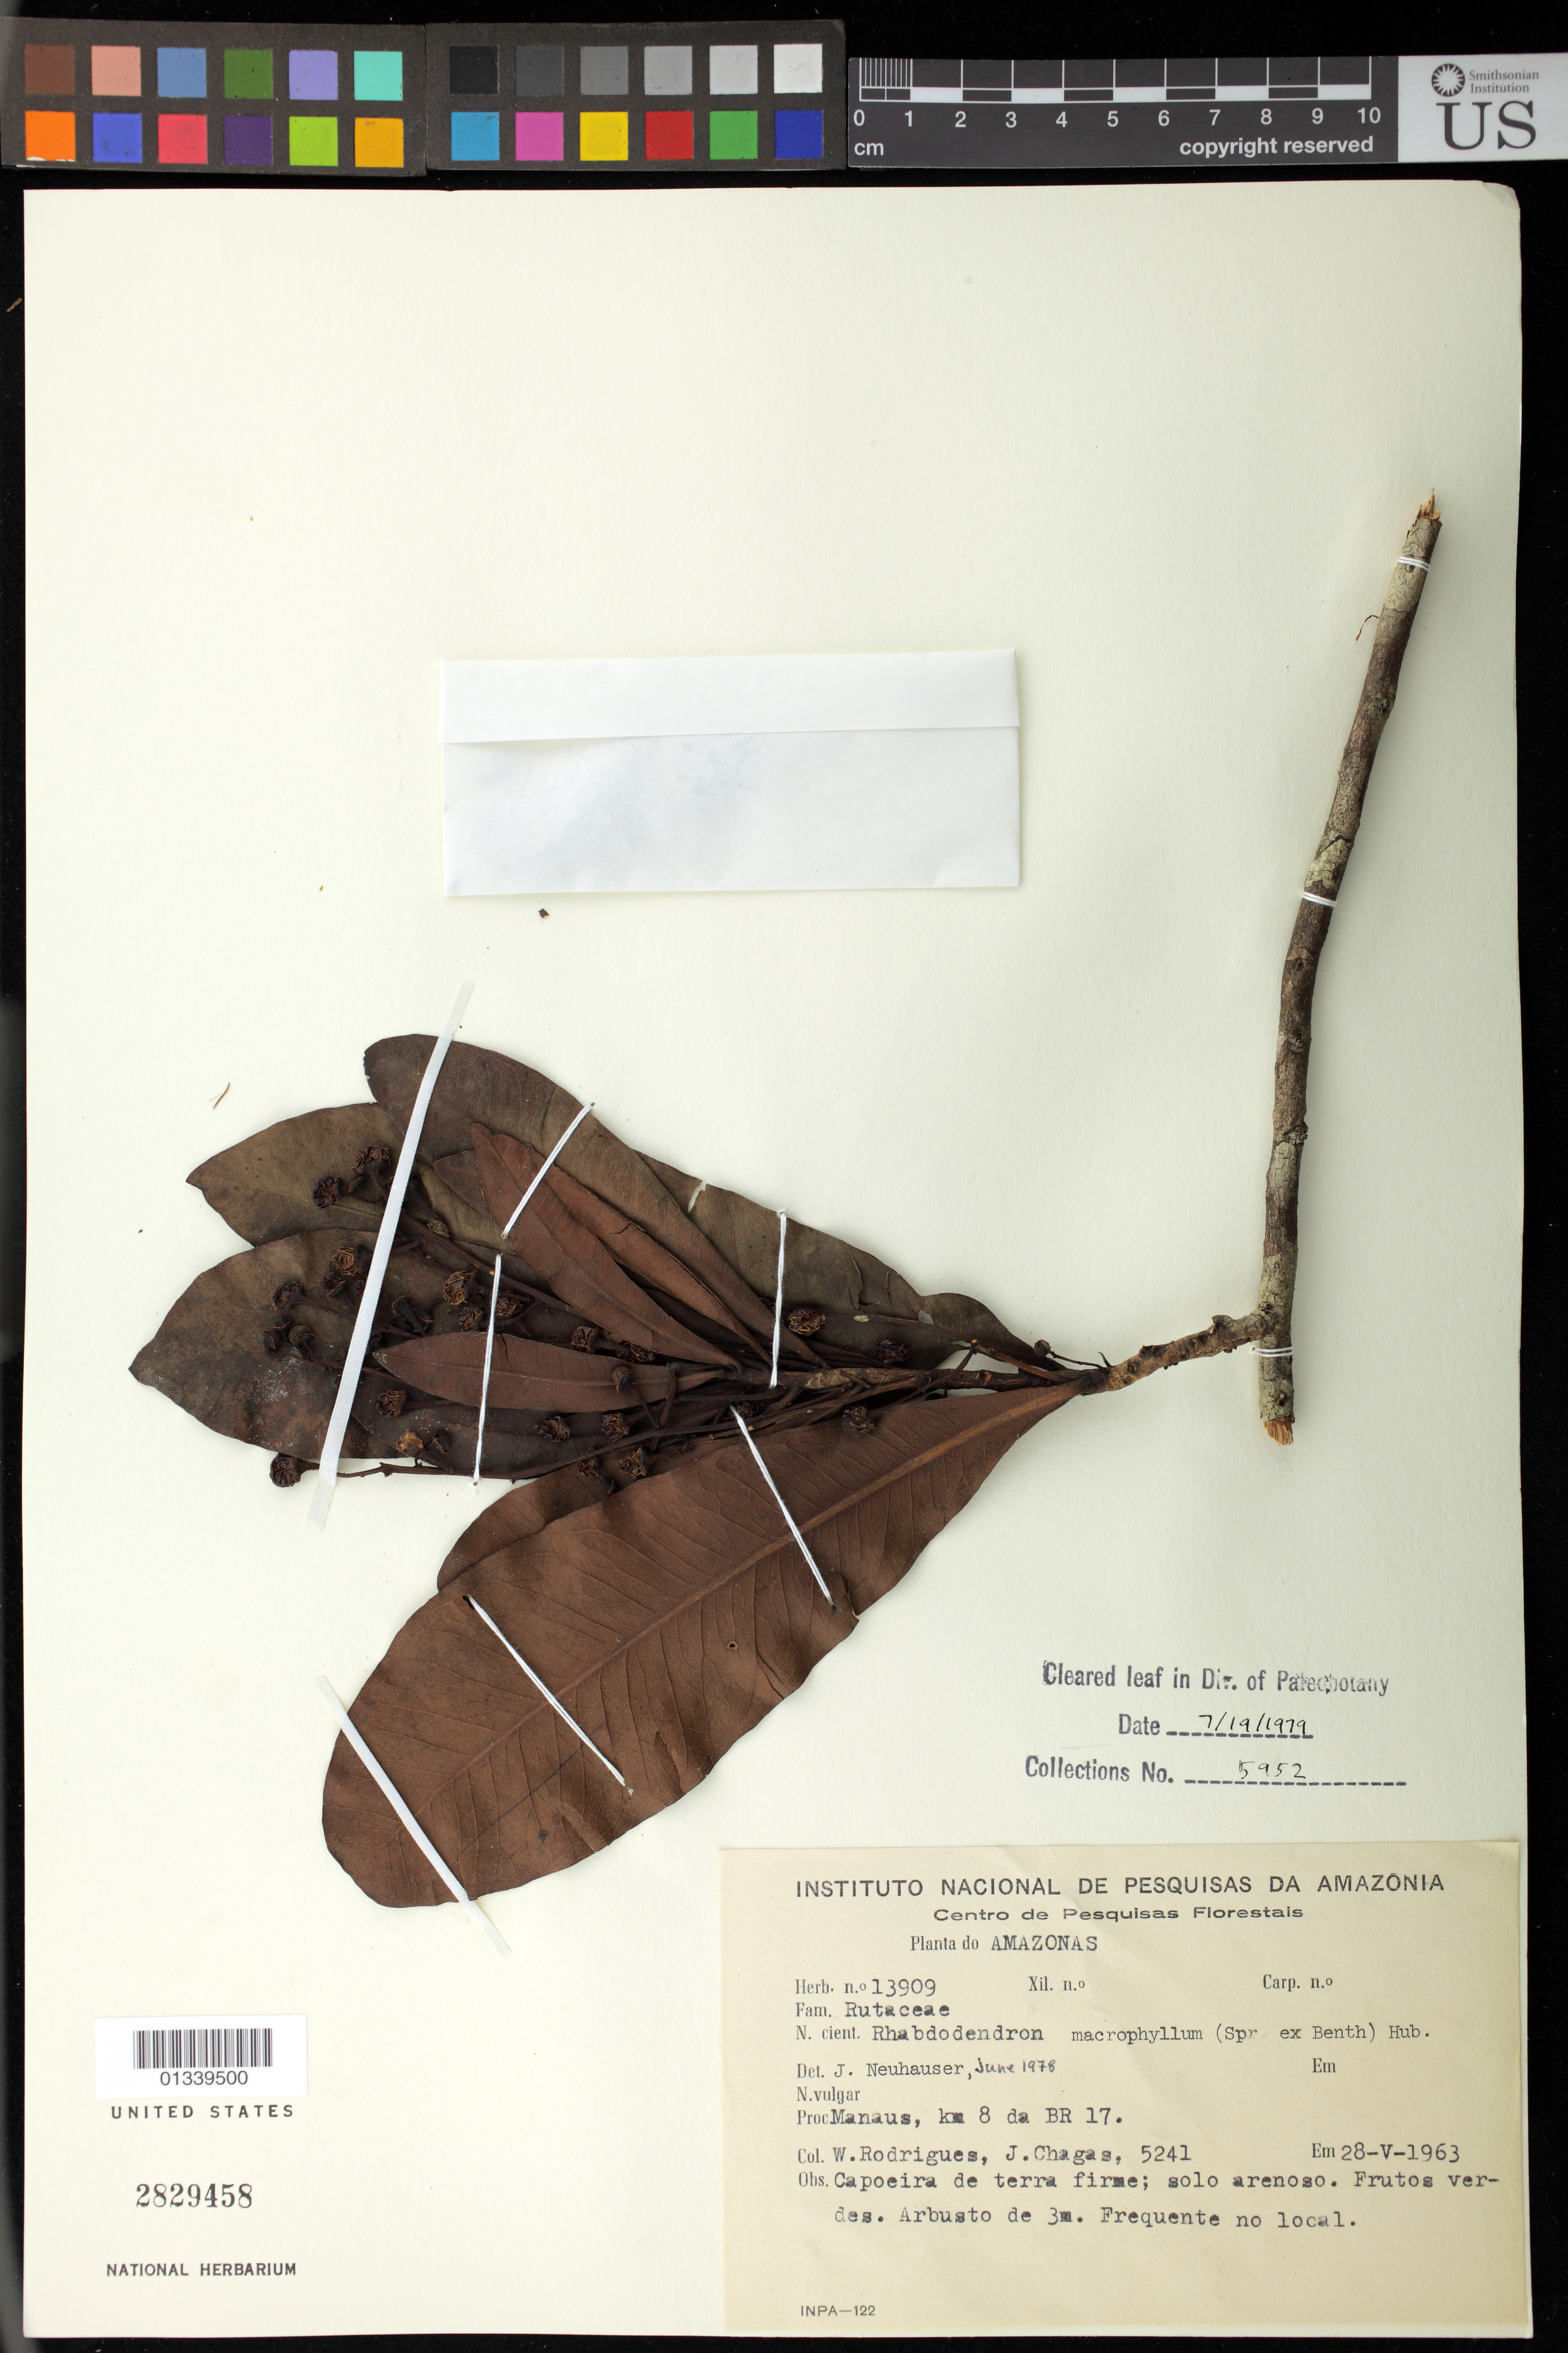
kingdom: Plantae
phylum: Tracheophyta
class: Magnoliopsida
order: Caryophyllales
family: Rhabdodendraceae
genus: Rhabdodendron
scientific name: Rhabdodendron macrophyllum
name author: (Spruce ex Benth.) Huber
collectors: W. A. Rodrigues & J. Chagas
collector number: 5241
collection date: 1963-05-28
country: Brazil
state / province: Amazonas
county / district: Manaus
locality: Km 8 da BR 17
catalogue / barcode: US 2829458